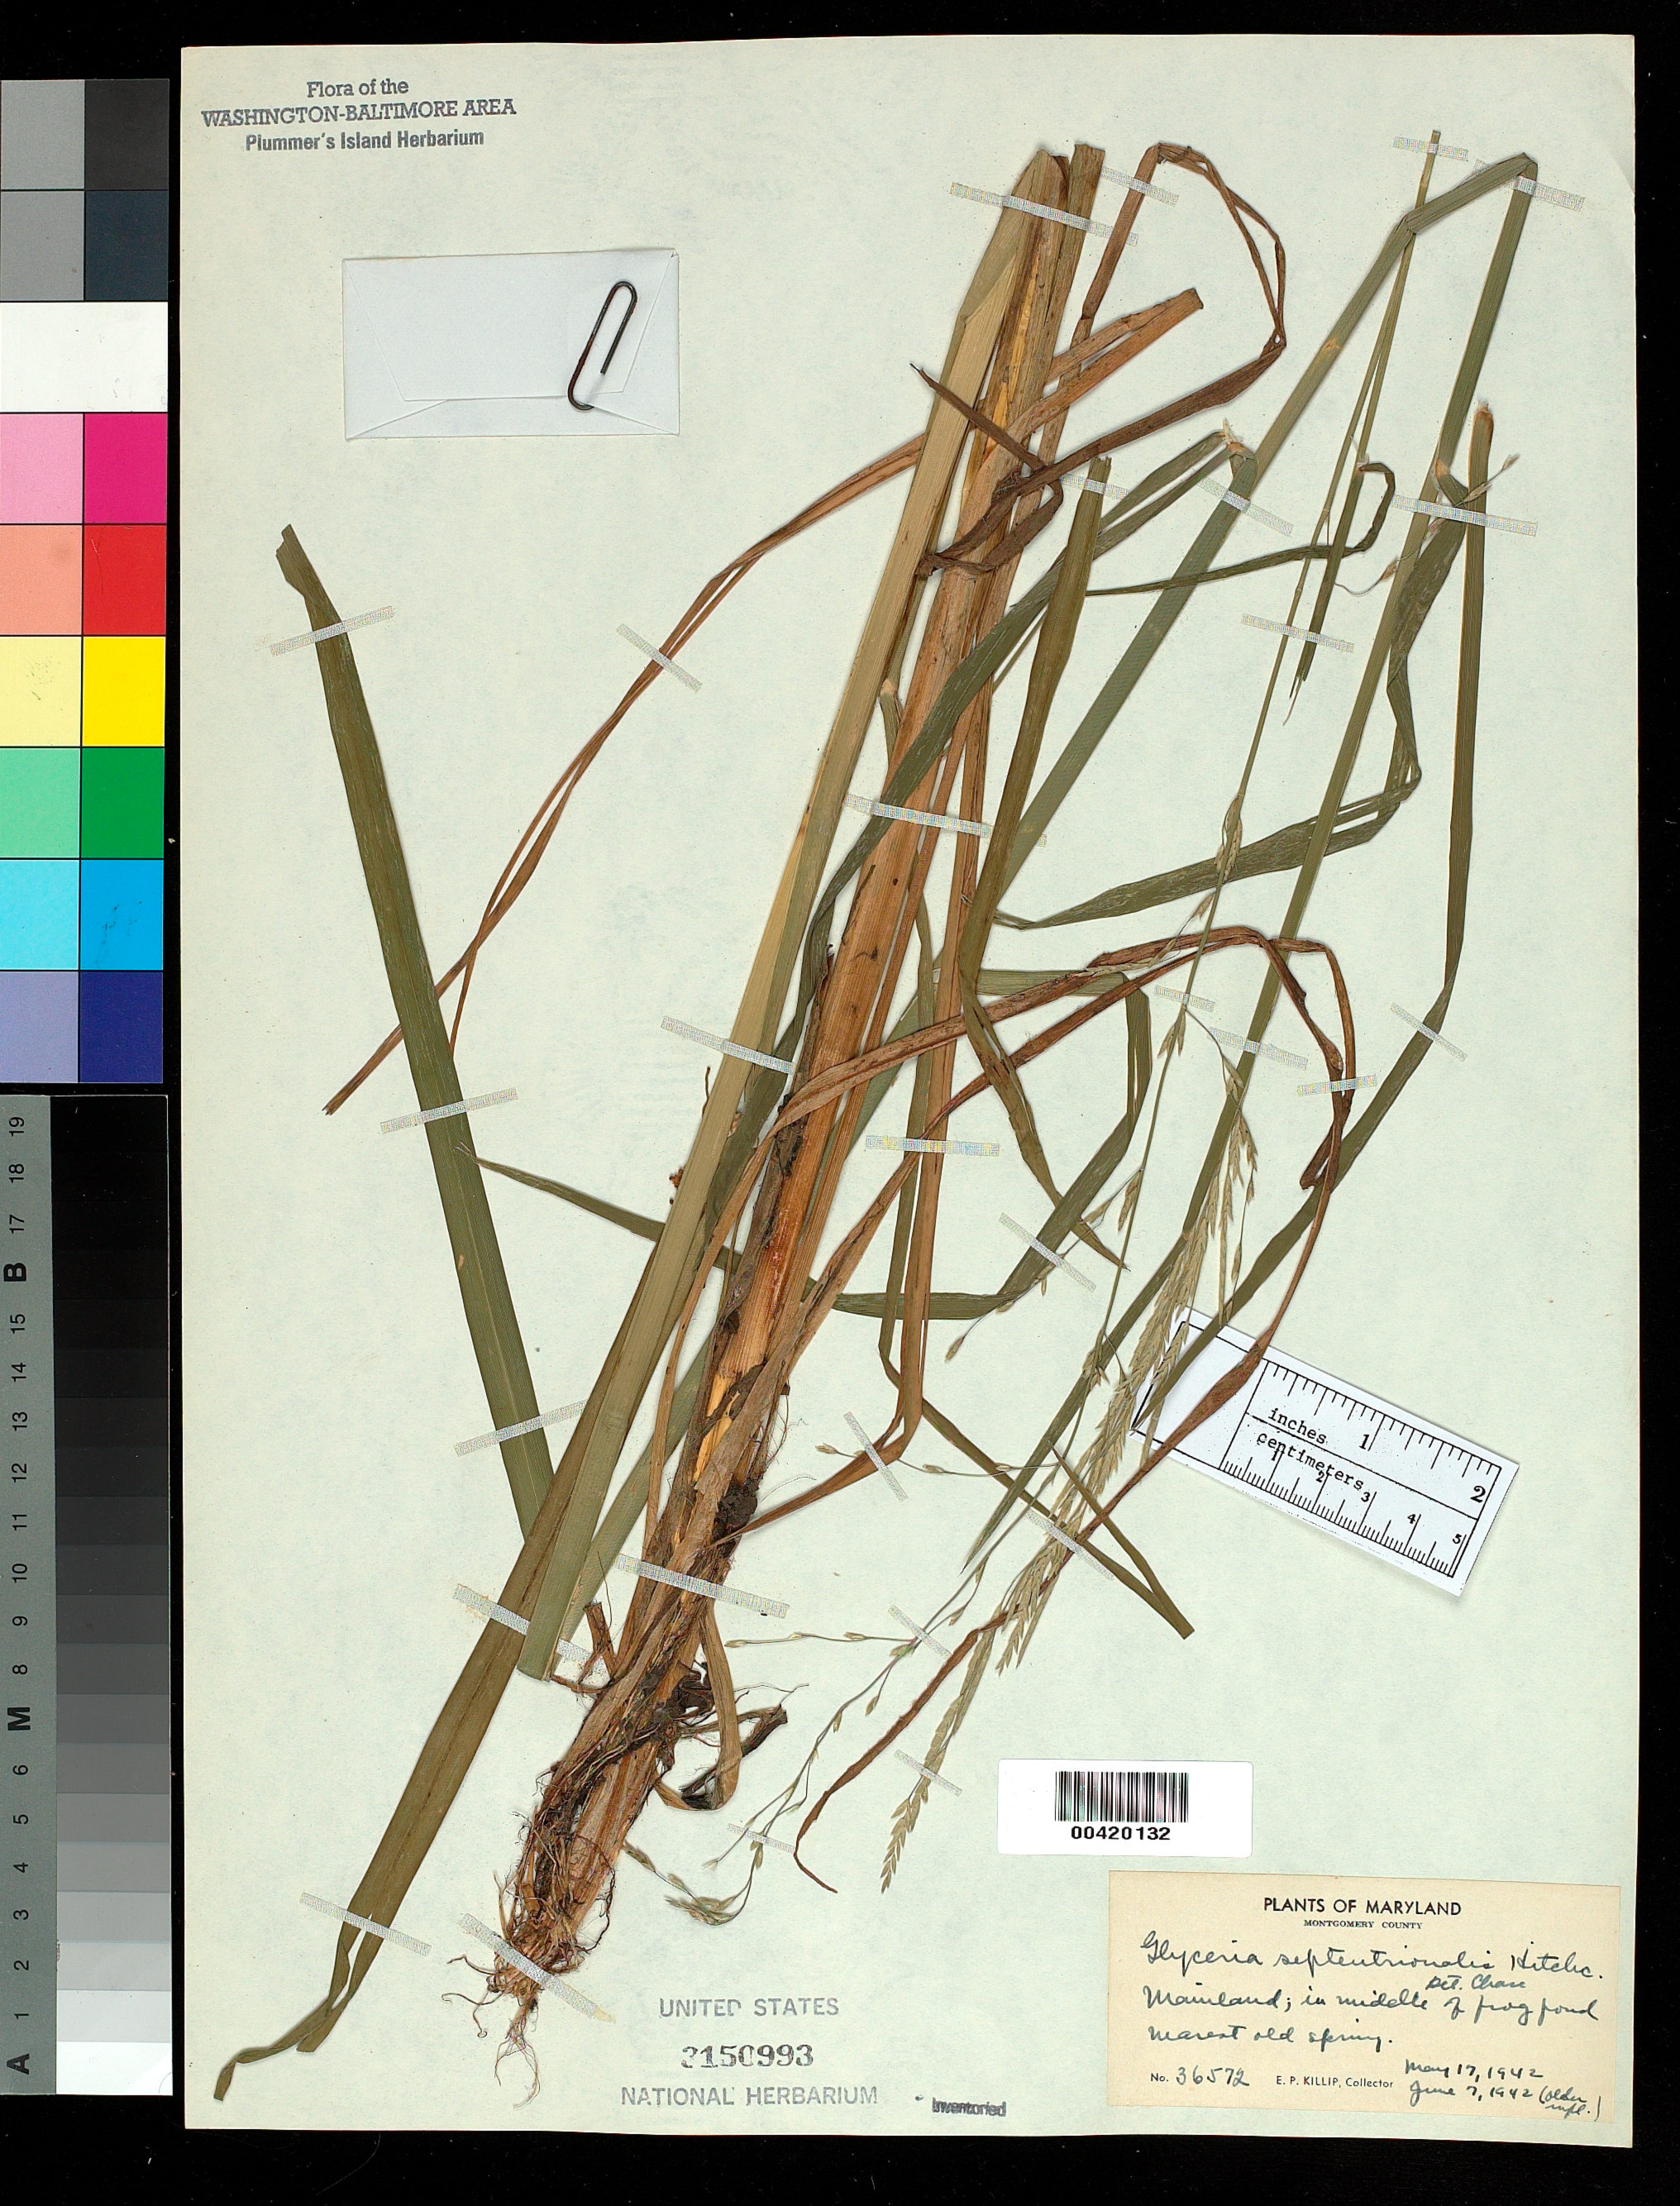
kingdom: Plantae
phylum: Tracheophyta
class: Liliopsida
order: Poales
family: Poaceae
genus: Glyceria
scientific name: Glyceria septentrionalis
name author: Hitchc.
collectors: E. P. Killip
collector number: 36572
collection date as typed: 17 May 1942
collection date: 1942-05-17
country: United States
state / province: Maryland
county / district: Montgomery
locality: Plummer's Island; Mainland, in middle of Frog Pond nearest Old Spring C. & O. Canal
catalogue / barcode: US 3150993